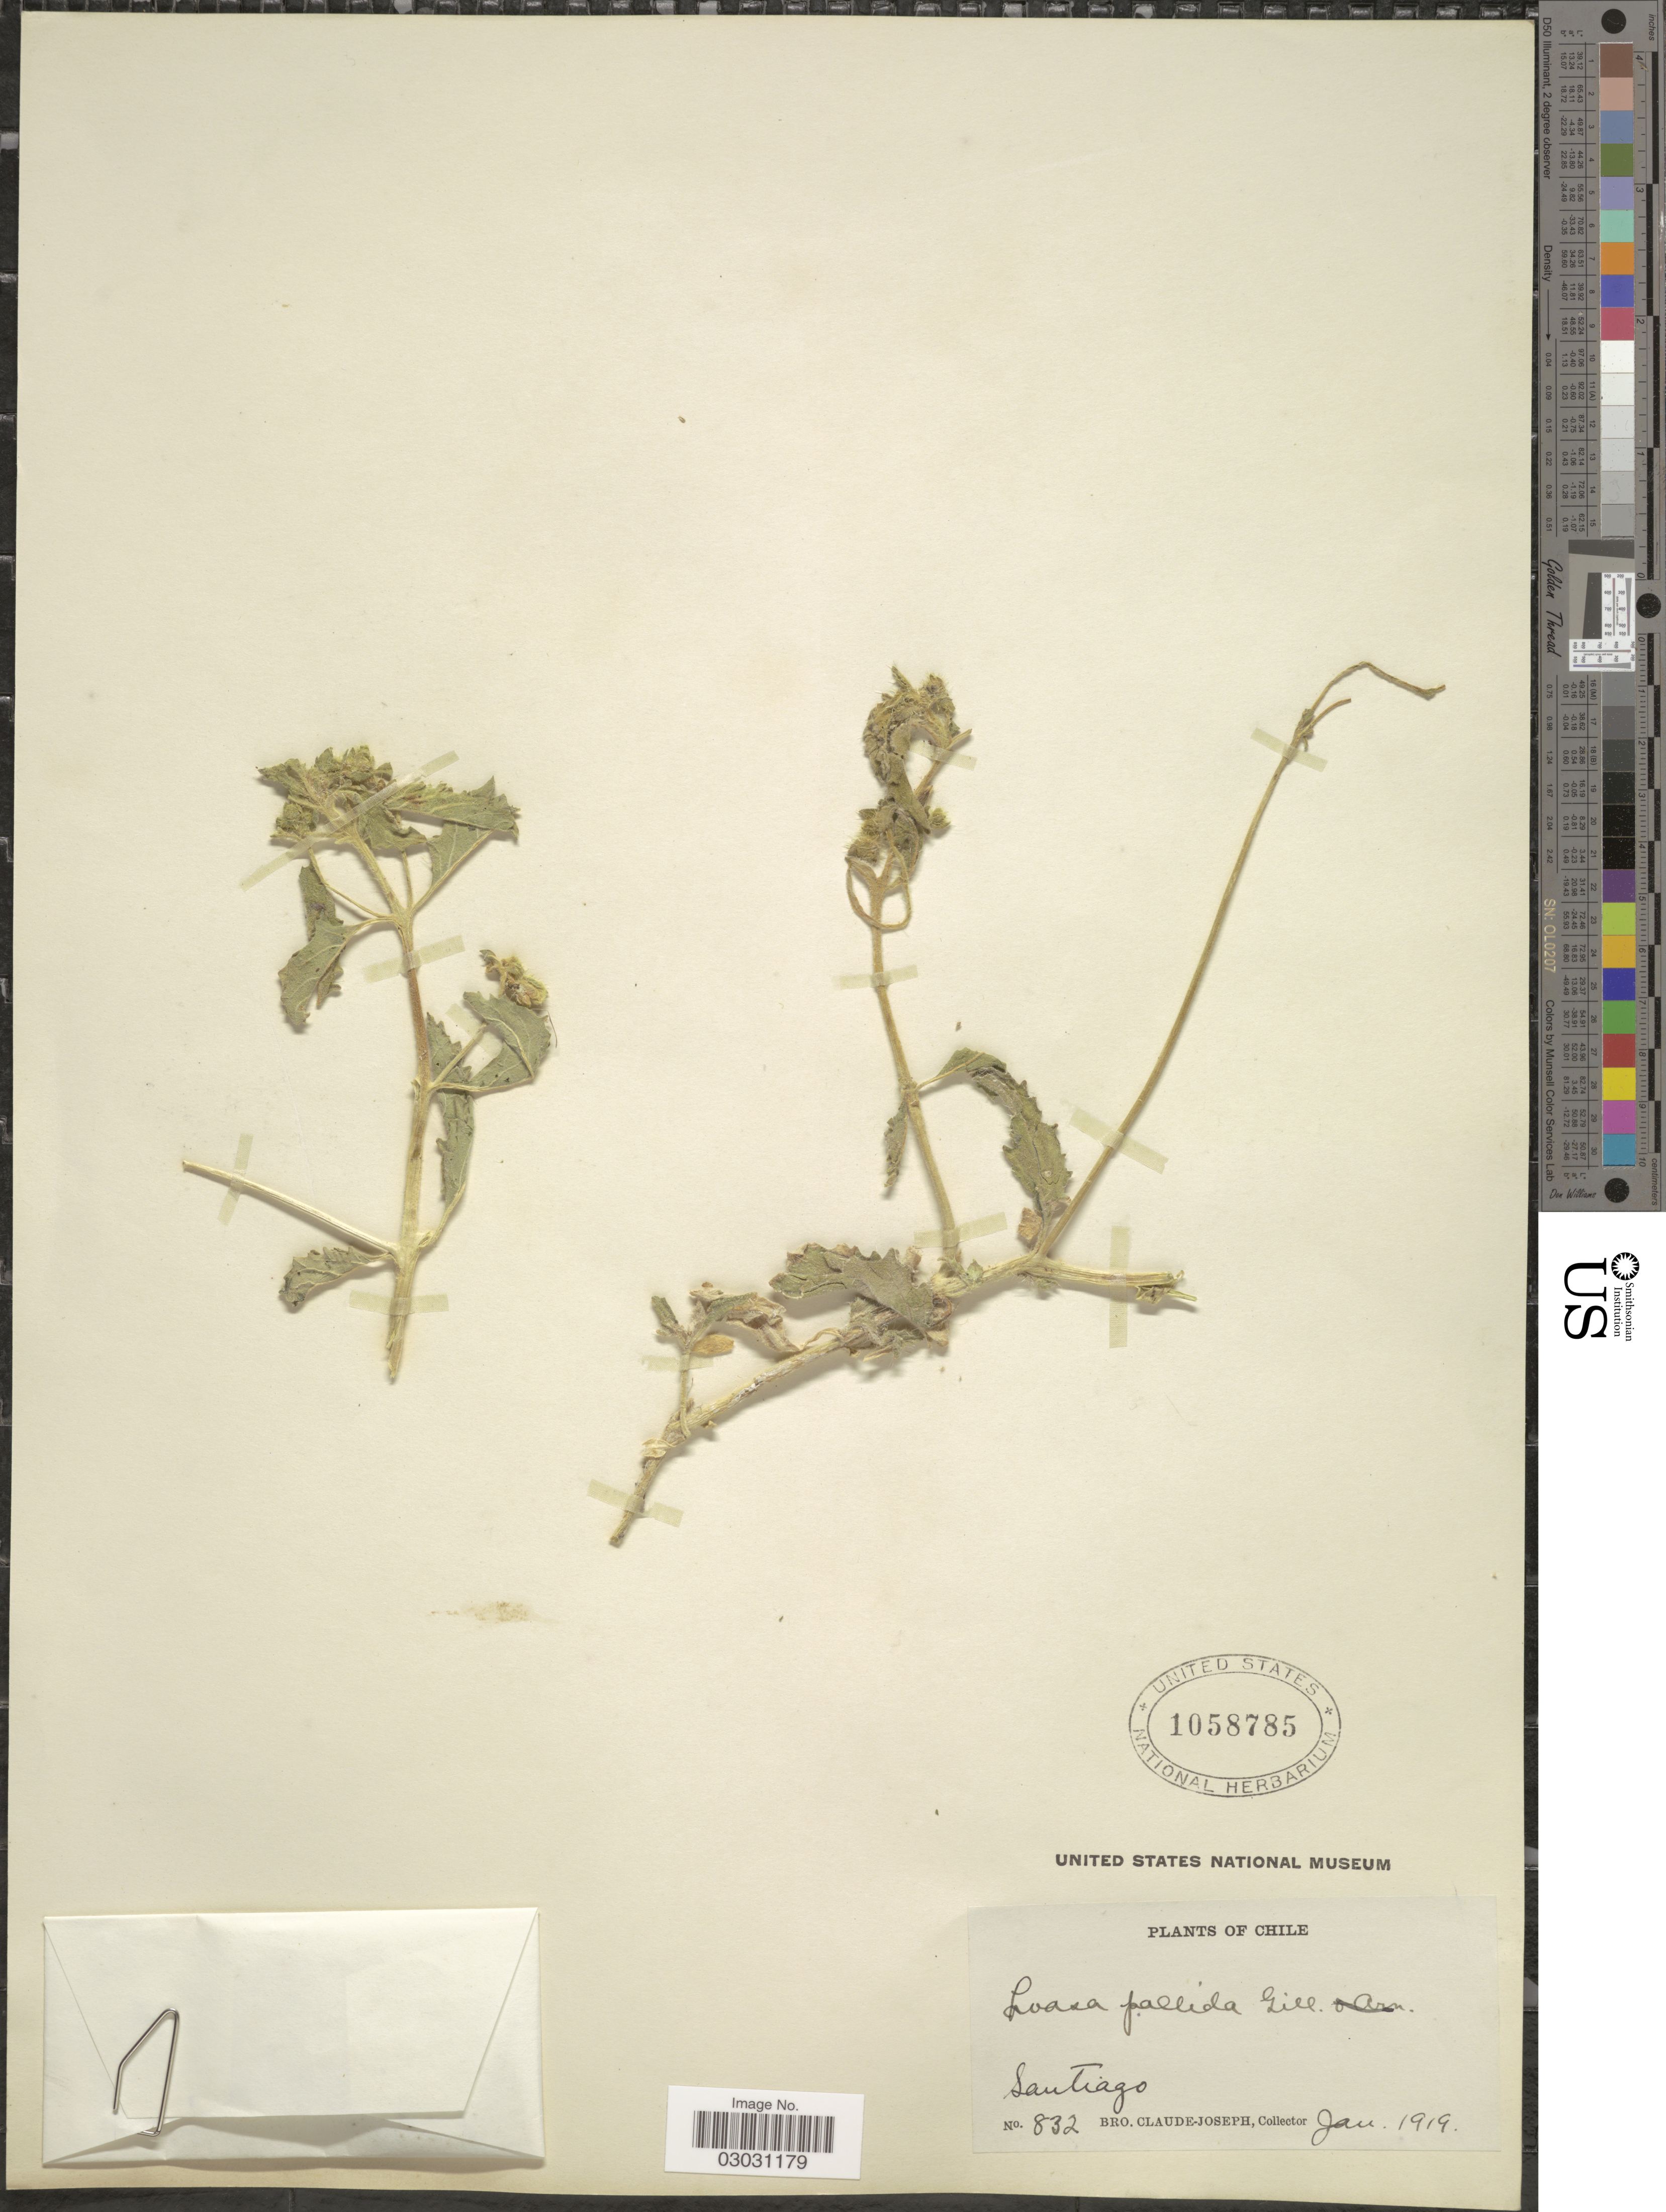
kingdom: Plantae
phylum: Tracheophyta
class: Magnoliopsida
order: Cornales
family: Loasaceae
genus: Loasa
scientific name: Loasa pallida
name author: Gillies ex Arn.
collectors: Bro. Claude-Joseph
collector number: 832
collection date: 1919-01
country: Chile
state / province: Región Metropolitana (RM)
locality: Santiago.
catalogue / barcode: US 1058785